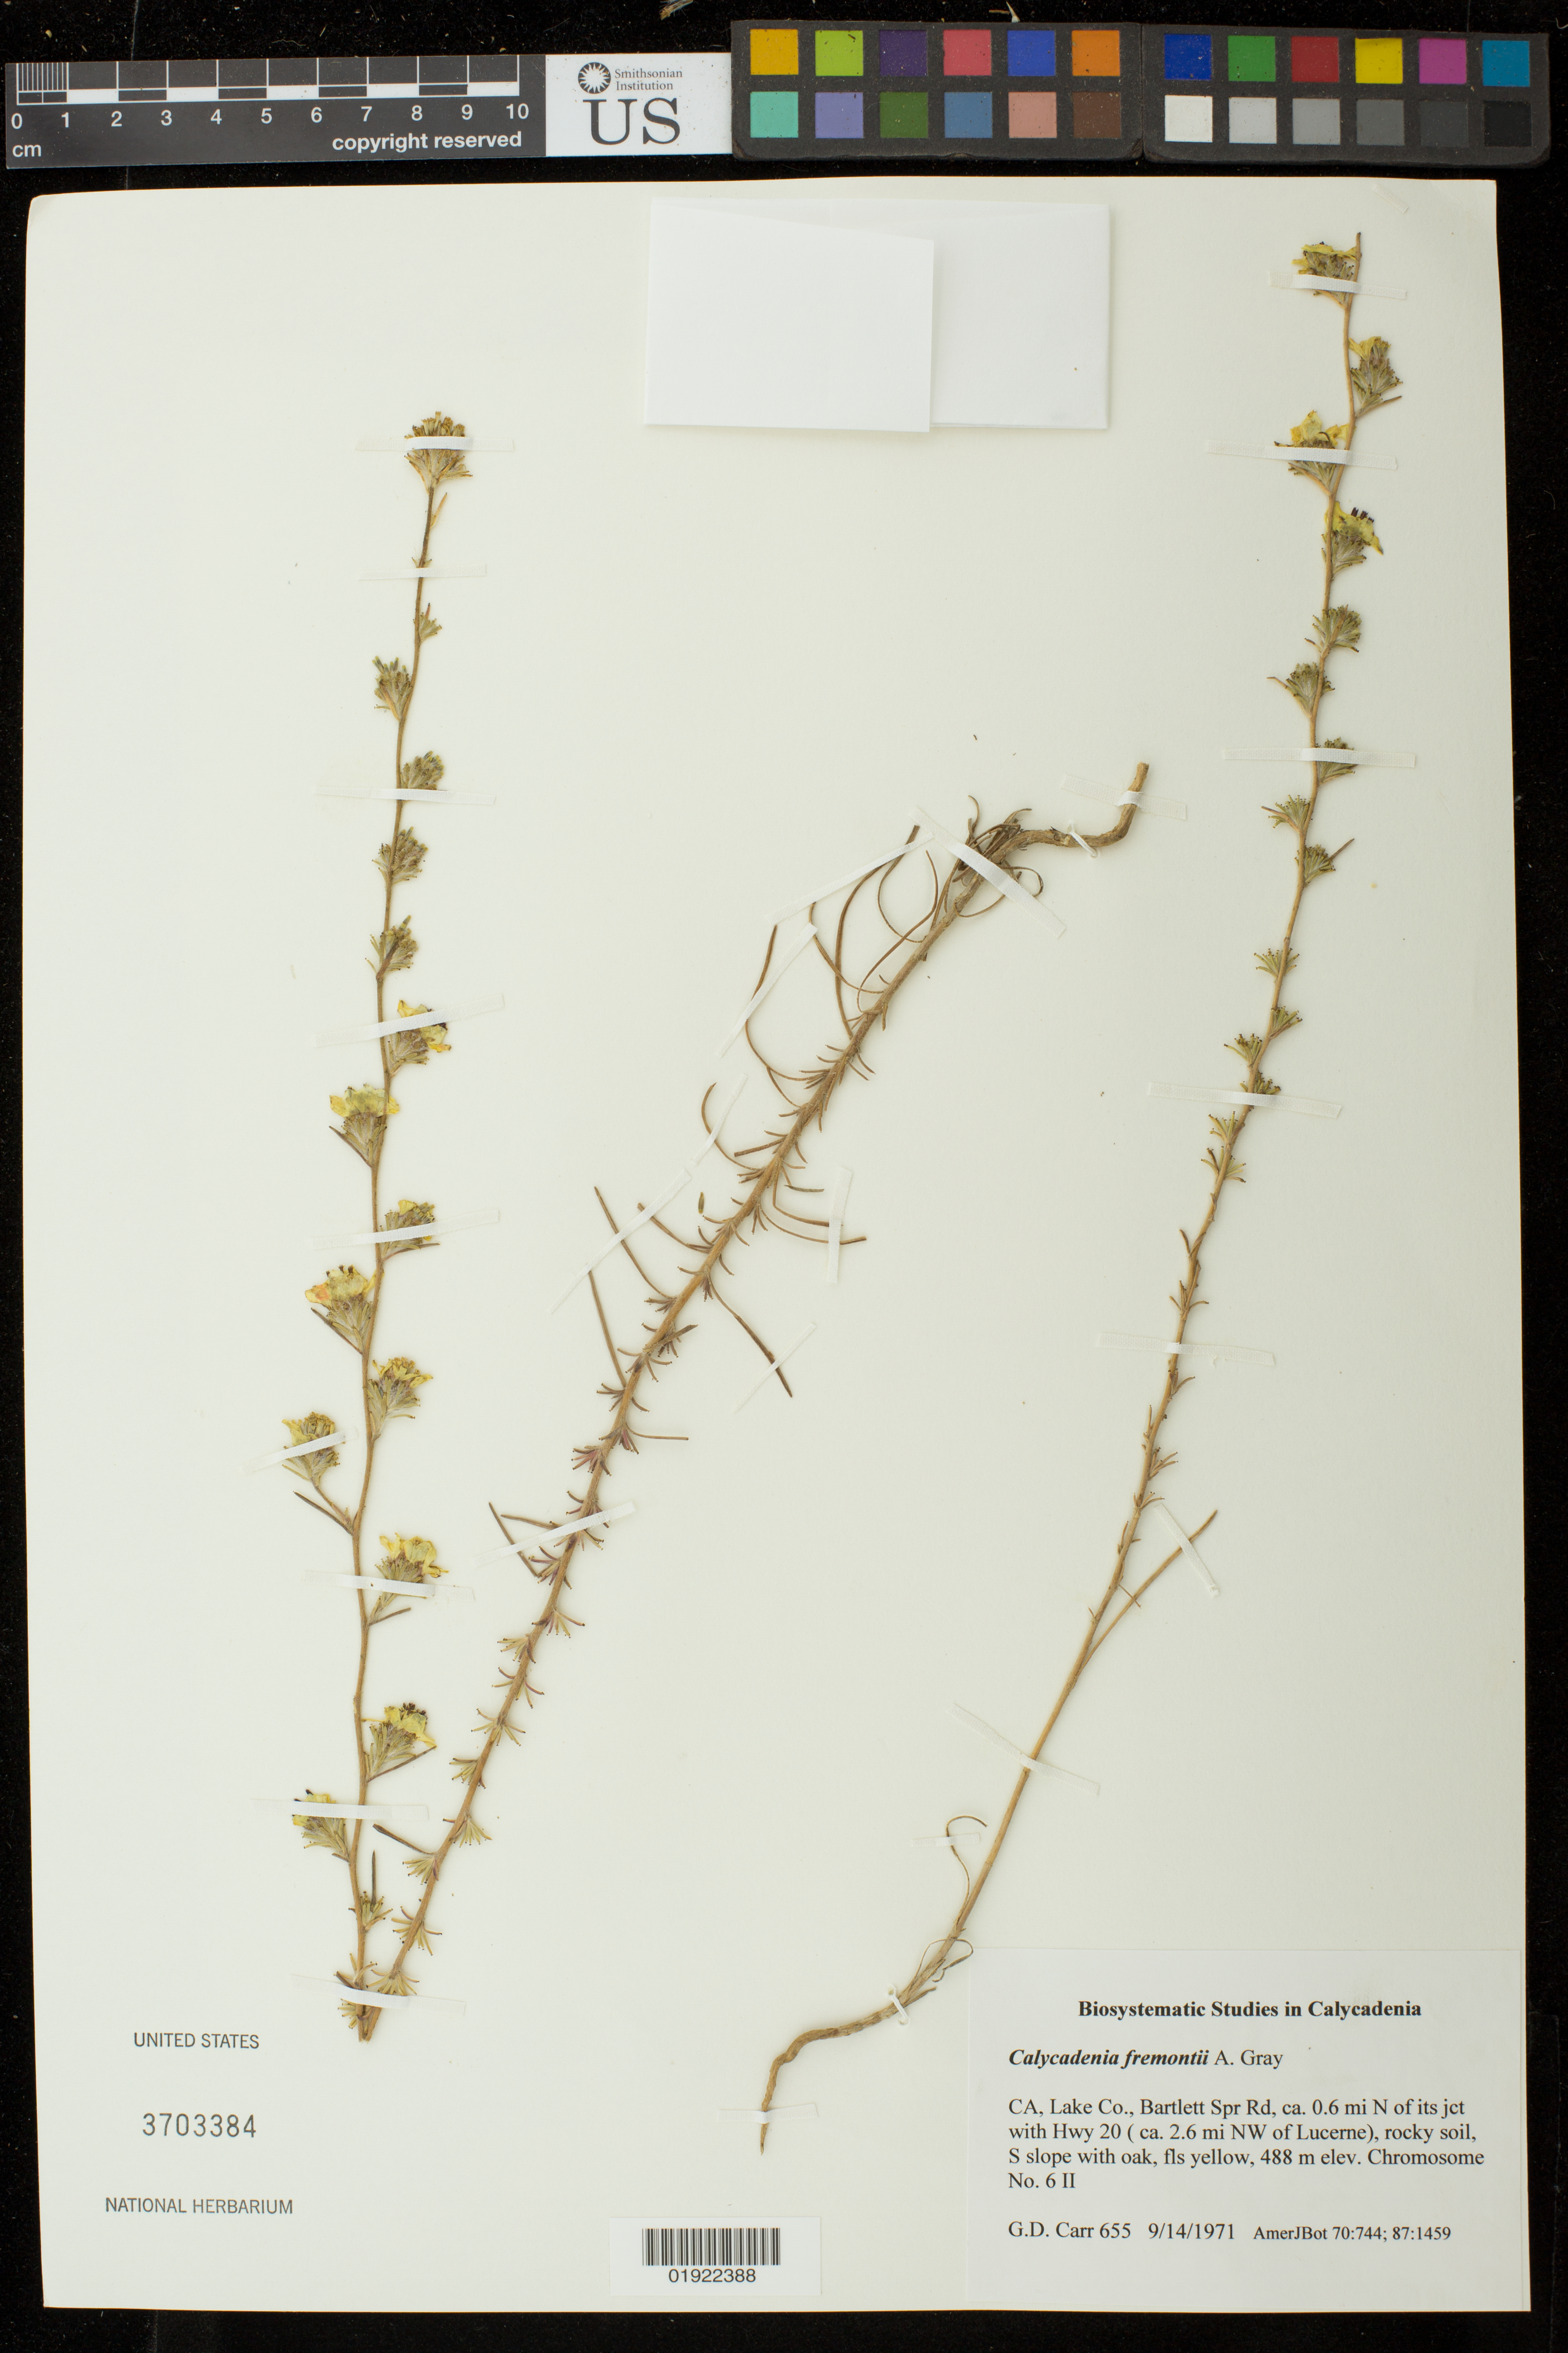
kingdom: Plantae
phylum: Tracheophyta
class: Magnoliopsida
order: Asterales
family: Asteraceae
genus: Calycadenia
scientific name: Calycadenia fremontii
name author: A. Gray in Emory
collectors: G. Carr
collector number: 655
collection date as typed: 9/14/1974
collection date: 1971-09-14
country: United States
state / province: California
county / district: Lake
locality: Bartlett Spr Rd, ca. 0.6 mi N of its jct with Hwy 20 (ca. 2.6 mi NW of Lucerne)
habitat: rocky soil, slope with oak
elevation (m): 488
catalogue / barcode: US 3703384